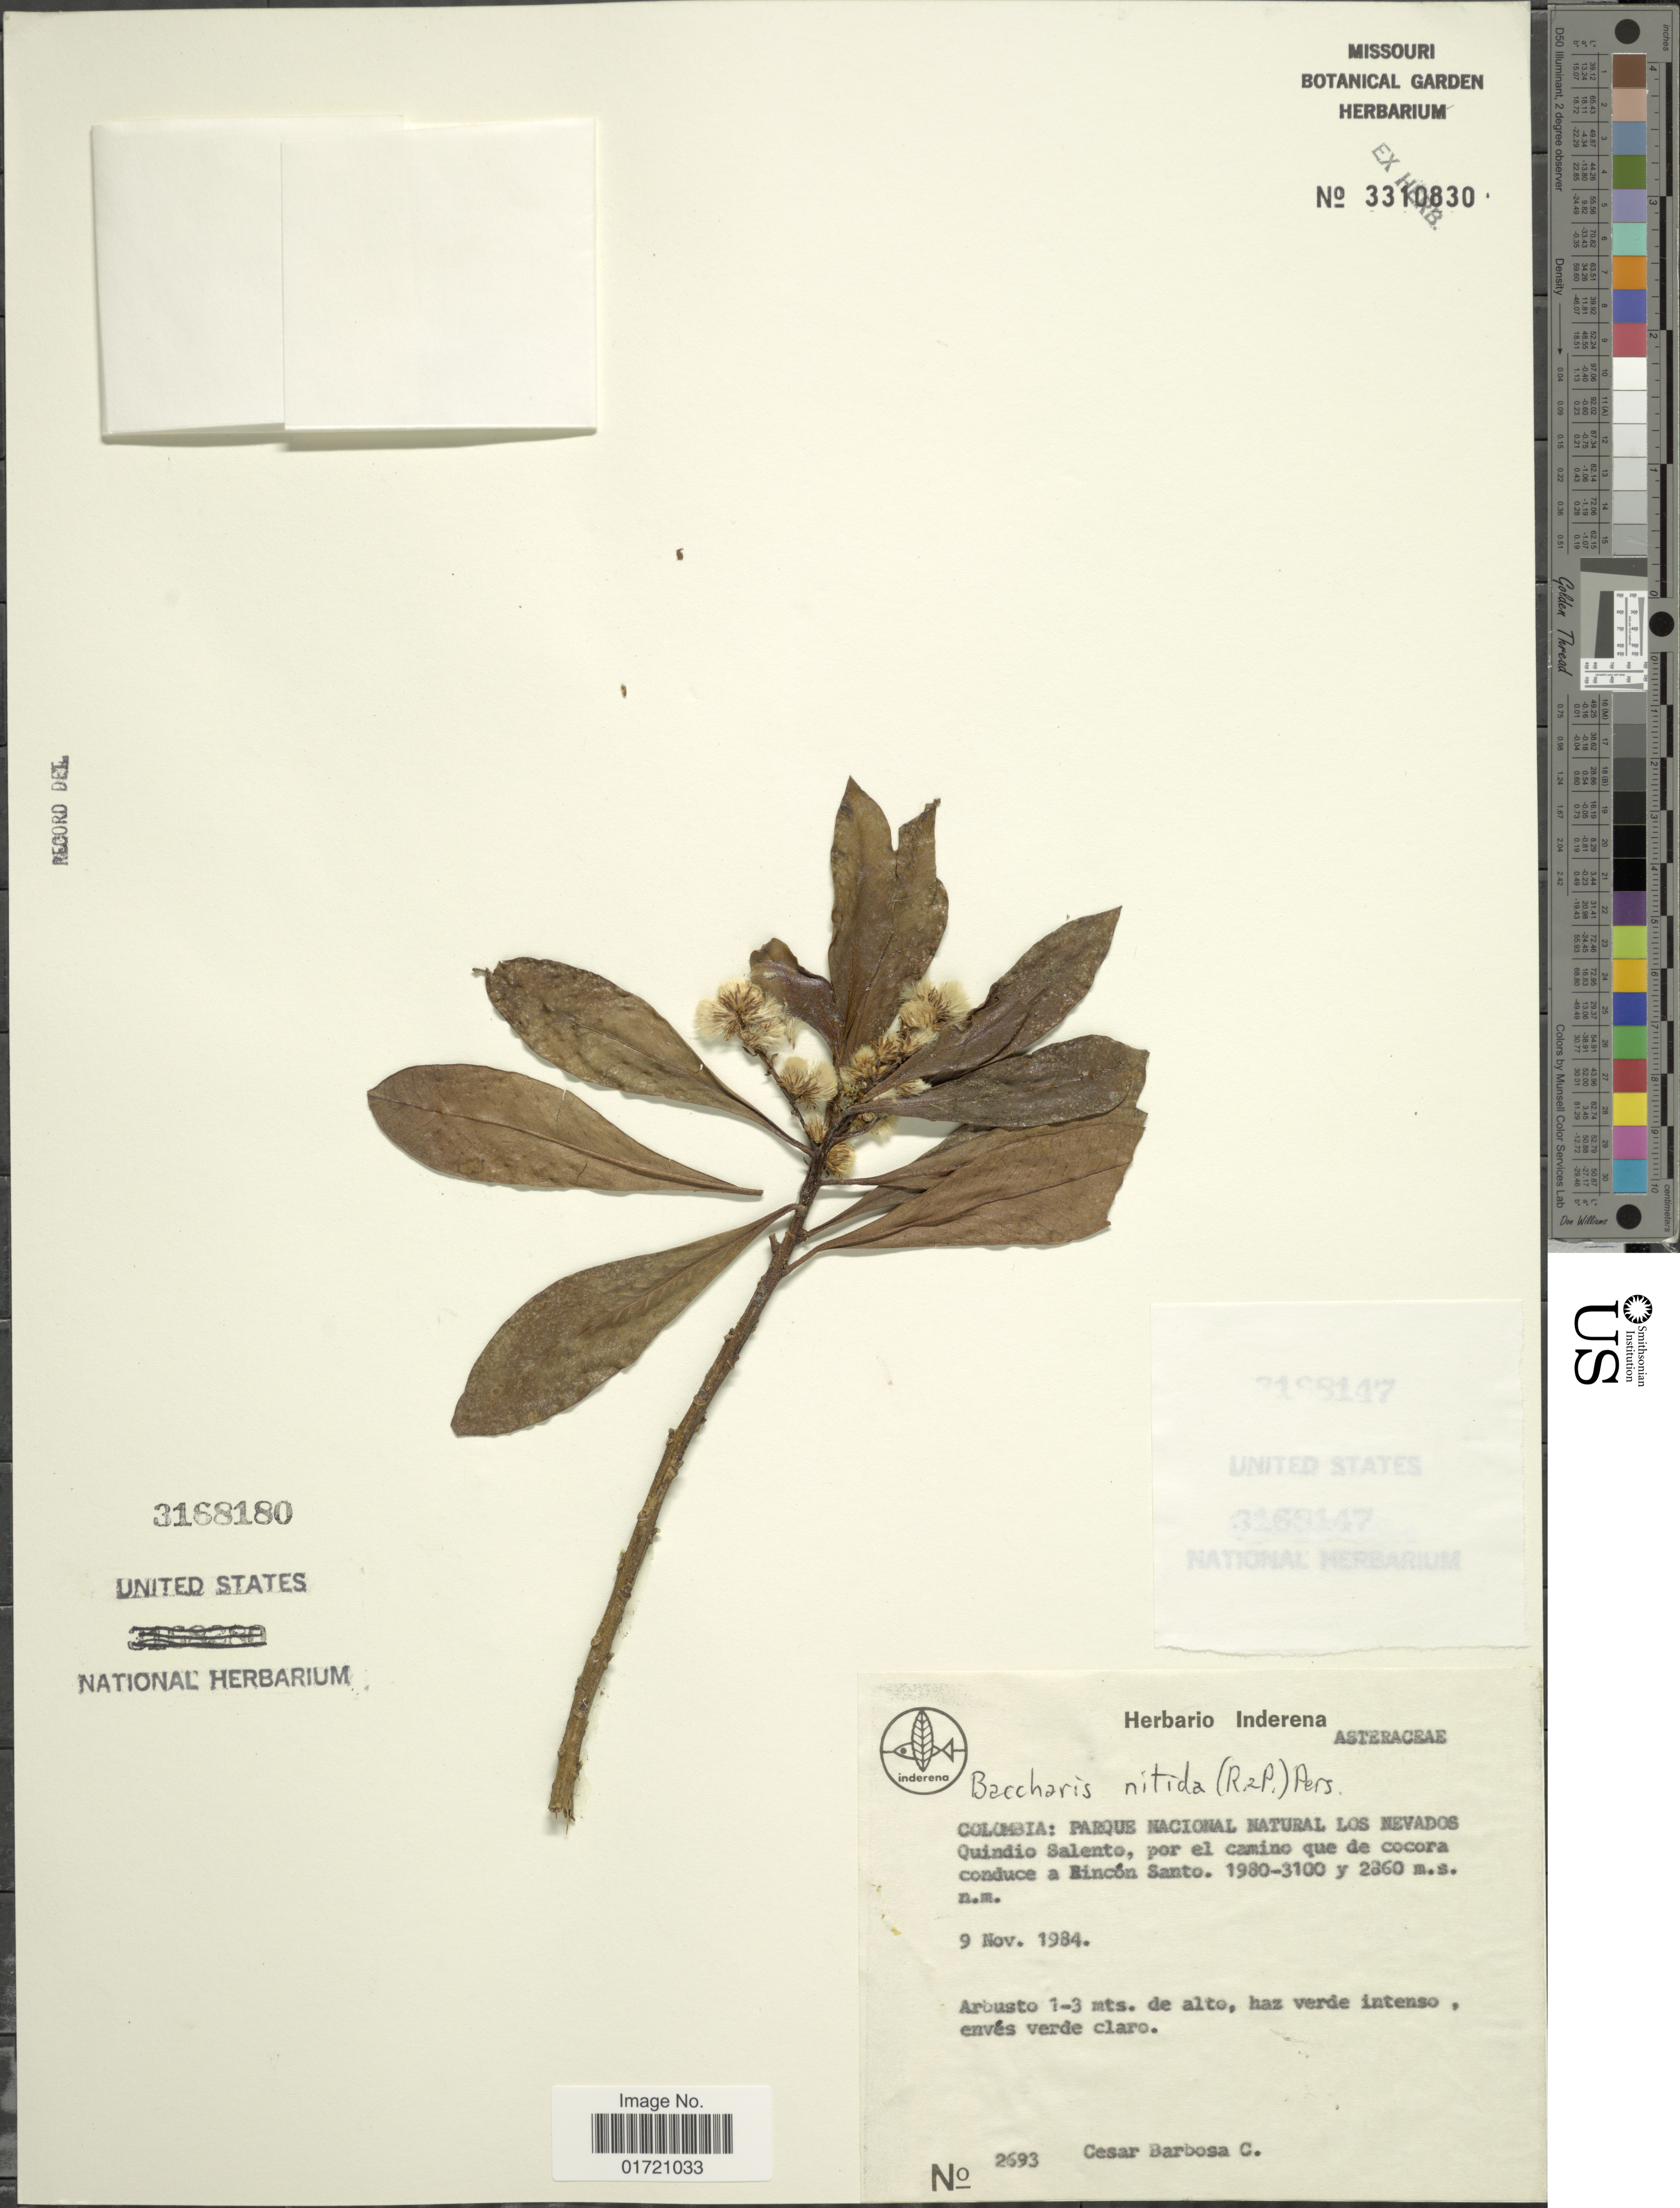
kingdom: Plantae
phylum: Tracheophyta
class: Magnoliopsida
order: Asterales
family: Asteraceae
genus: Baccharis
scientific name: Baccharis nitida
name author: (Ruiz & Pav.) Pers.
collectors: C. E. Barbosa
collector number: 2693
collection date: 1984-11-09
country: Colombia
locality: Parque Nacional Natural los Nevados Quindio Salento, por el camino que de cocora conduce a Rincón Santo.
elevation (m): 1980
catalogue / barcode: US 3168180